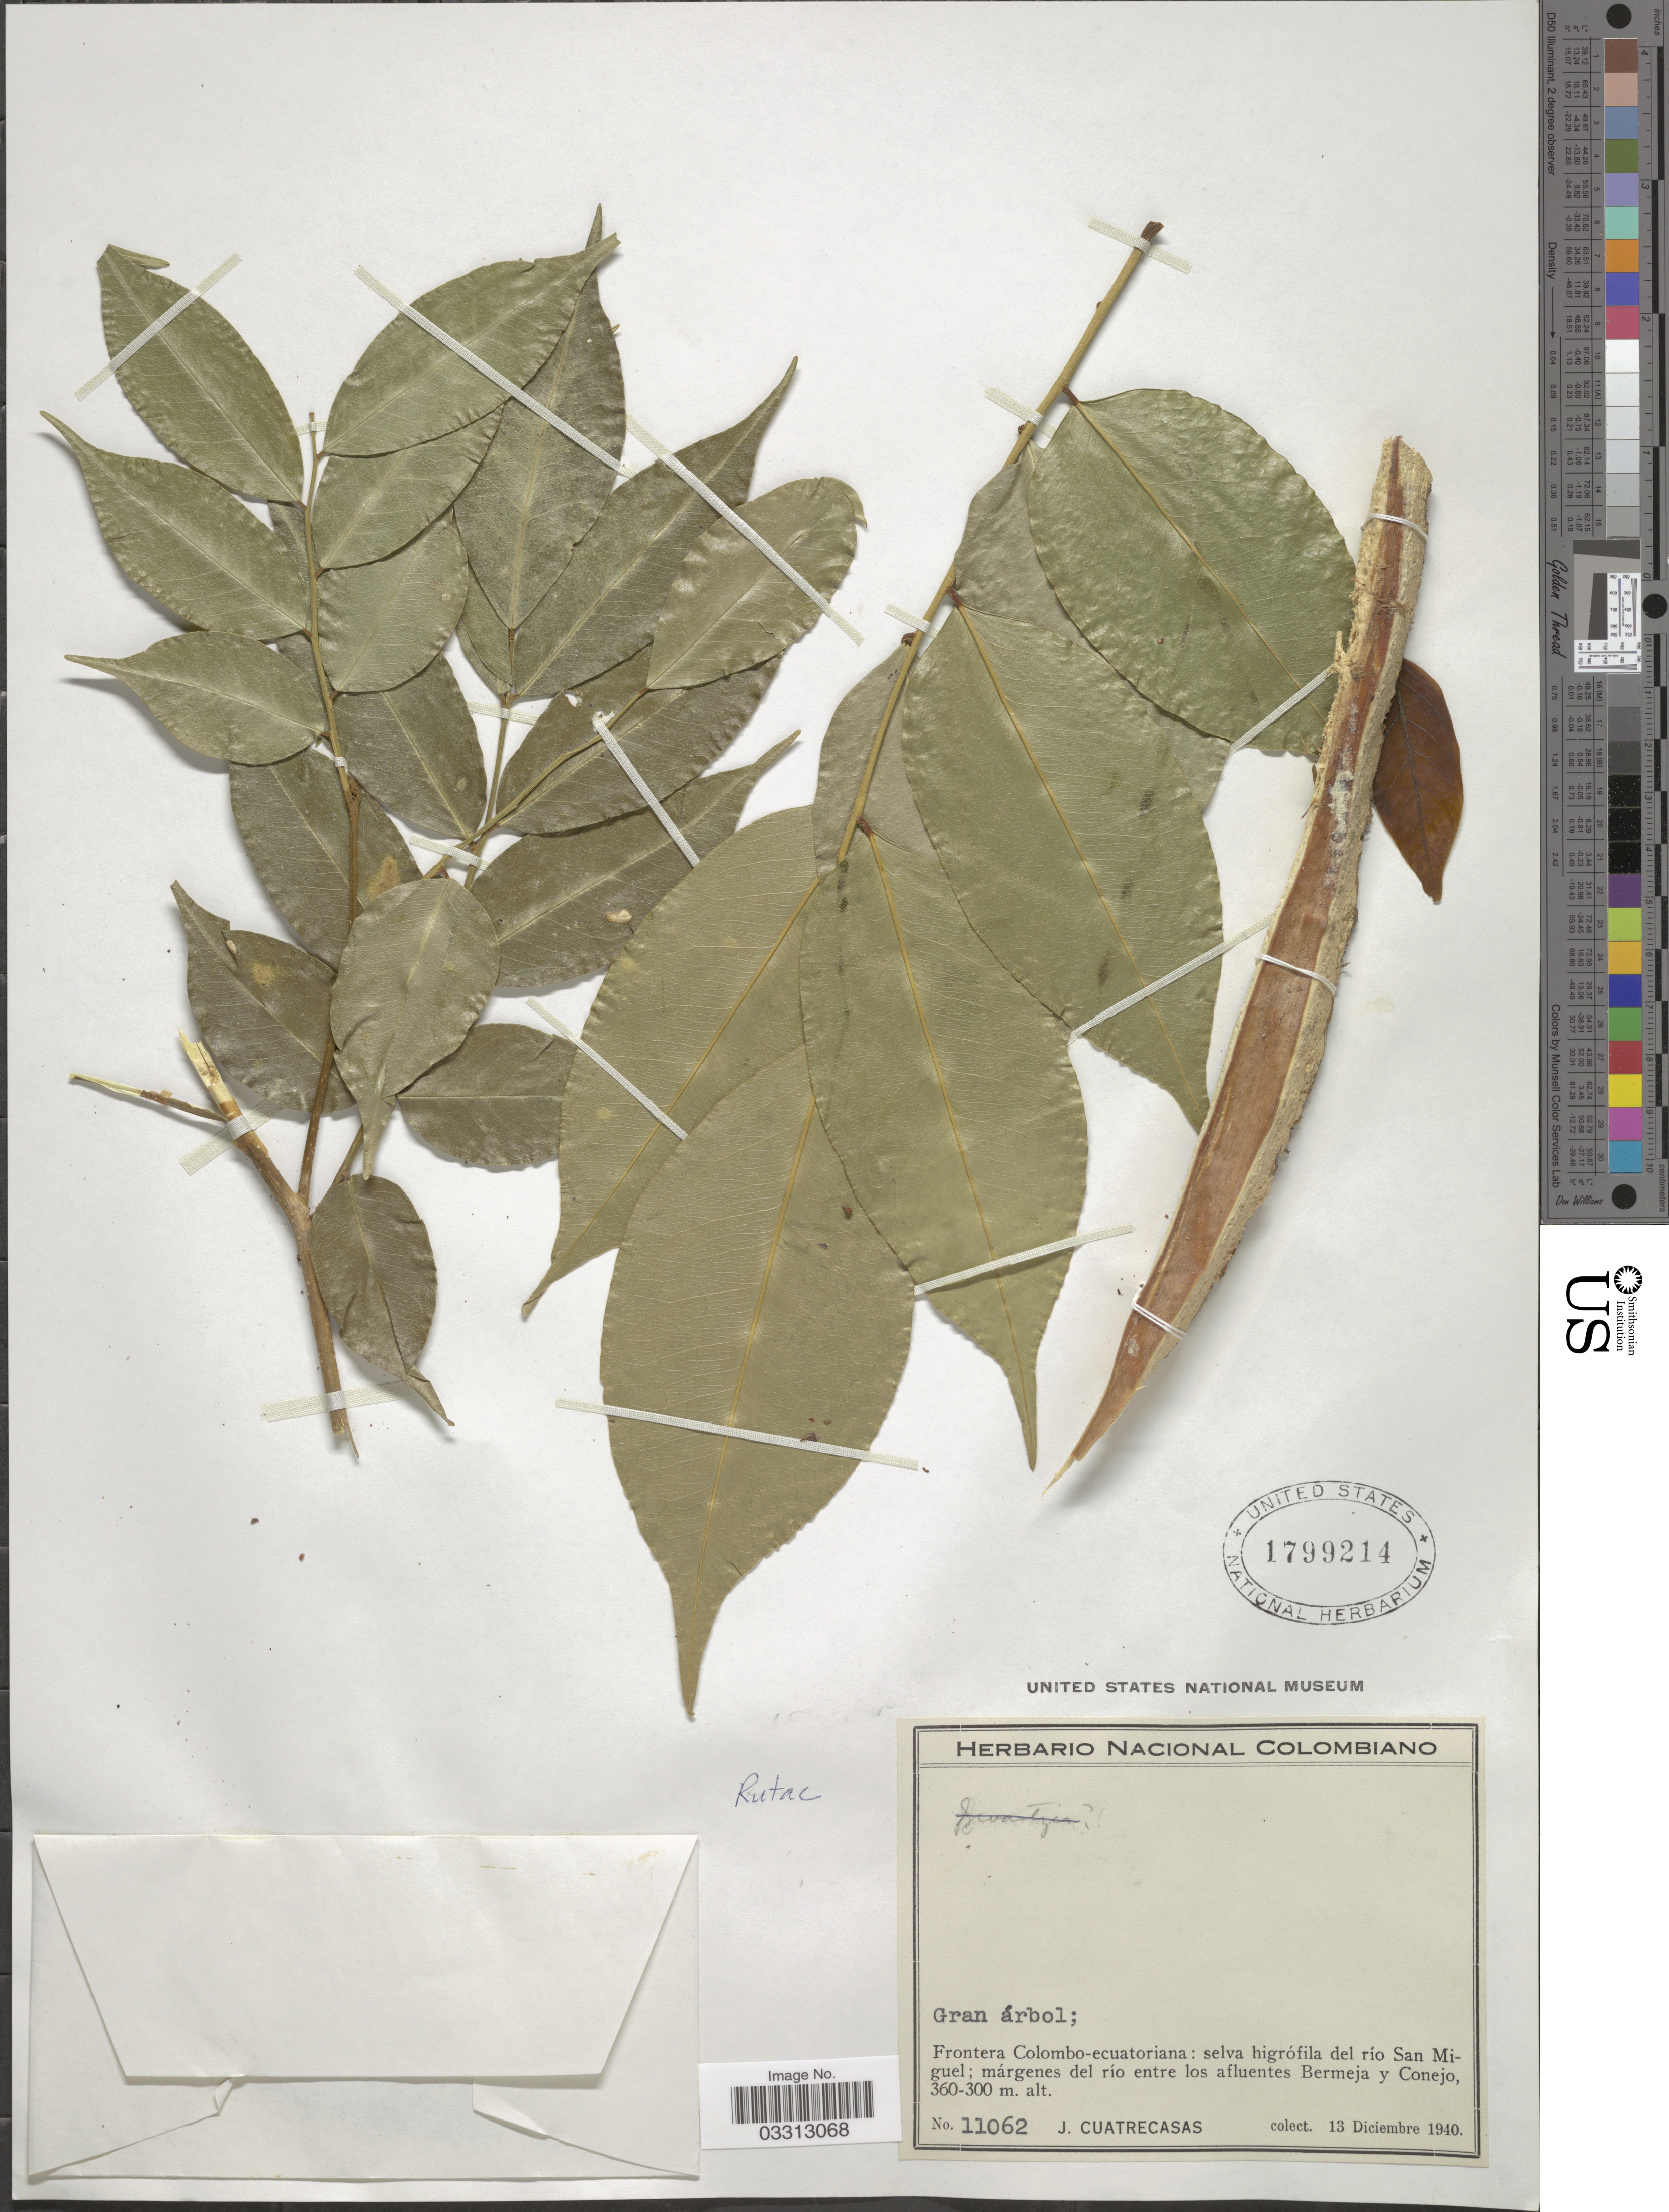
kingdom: Plantae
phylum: Tracheophyta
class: Magnoliopsida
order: Fabales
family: Fabaceae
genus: Myroxylon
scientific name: Myroxylon sp.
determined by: Trujillo, A. M.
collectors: J. Cuatrecasas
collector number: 11062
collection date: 1940-12-13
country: Colombia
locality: Frontera Colombo-ecuatoriana: selva higrófila del río San Miguel; márgenes del río entre los afluentes Bermeja y Conejo.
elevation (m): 300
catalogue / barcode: US 1799214